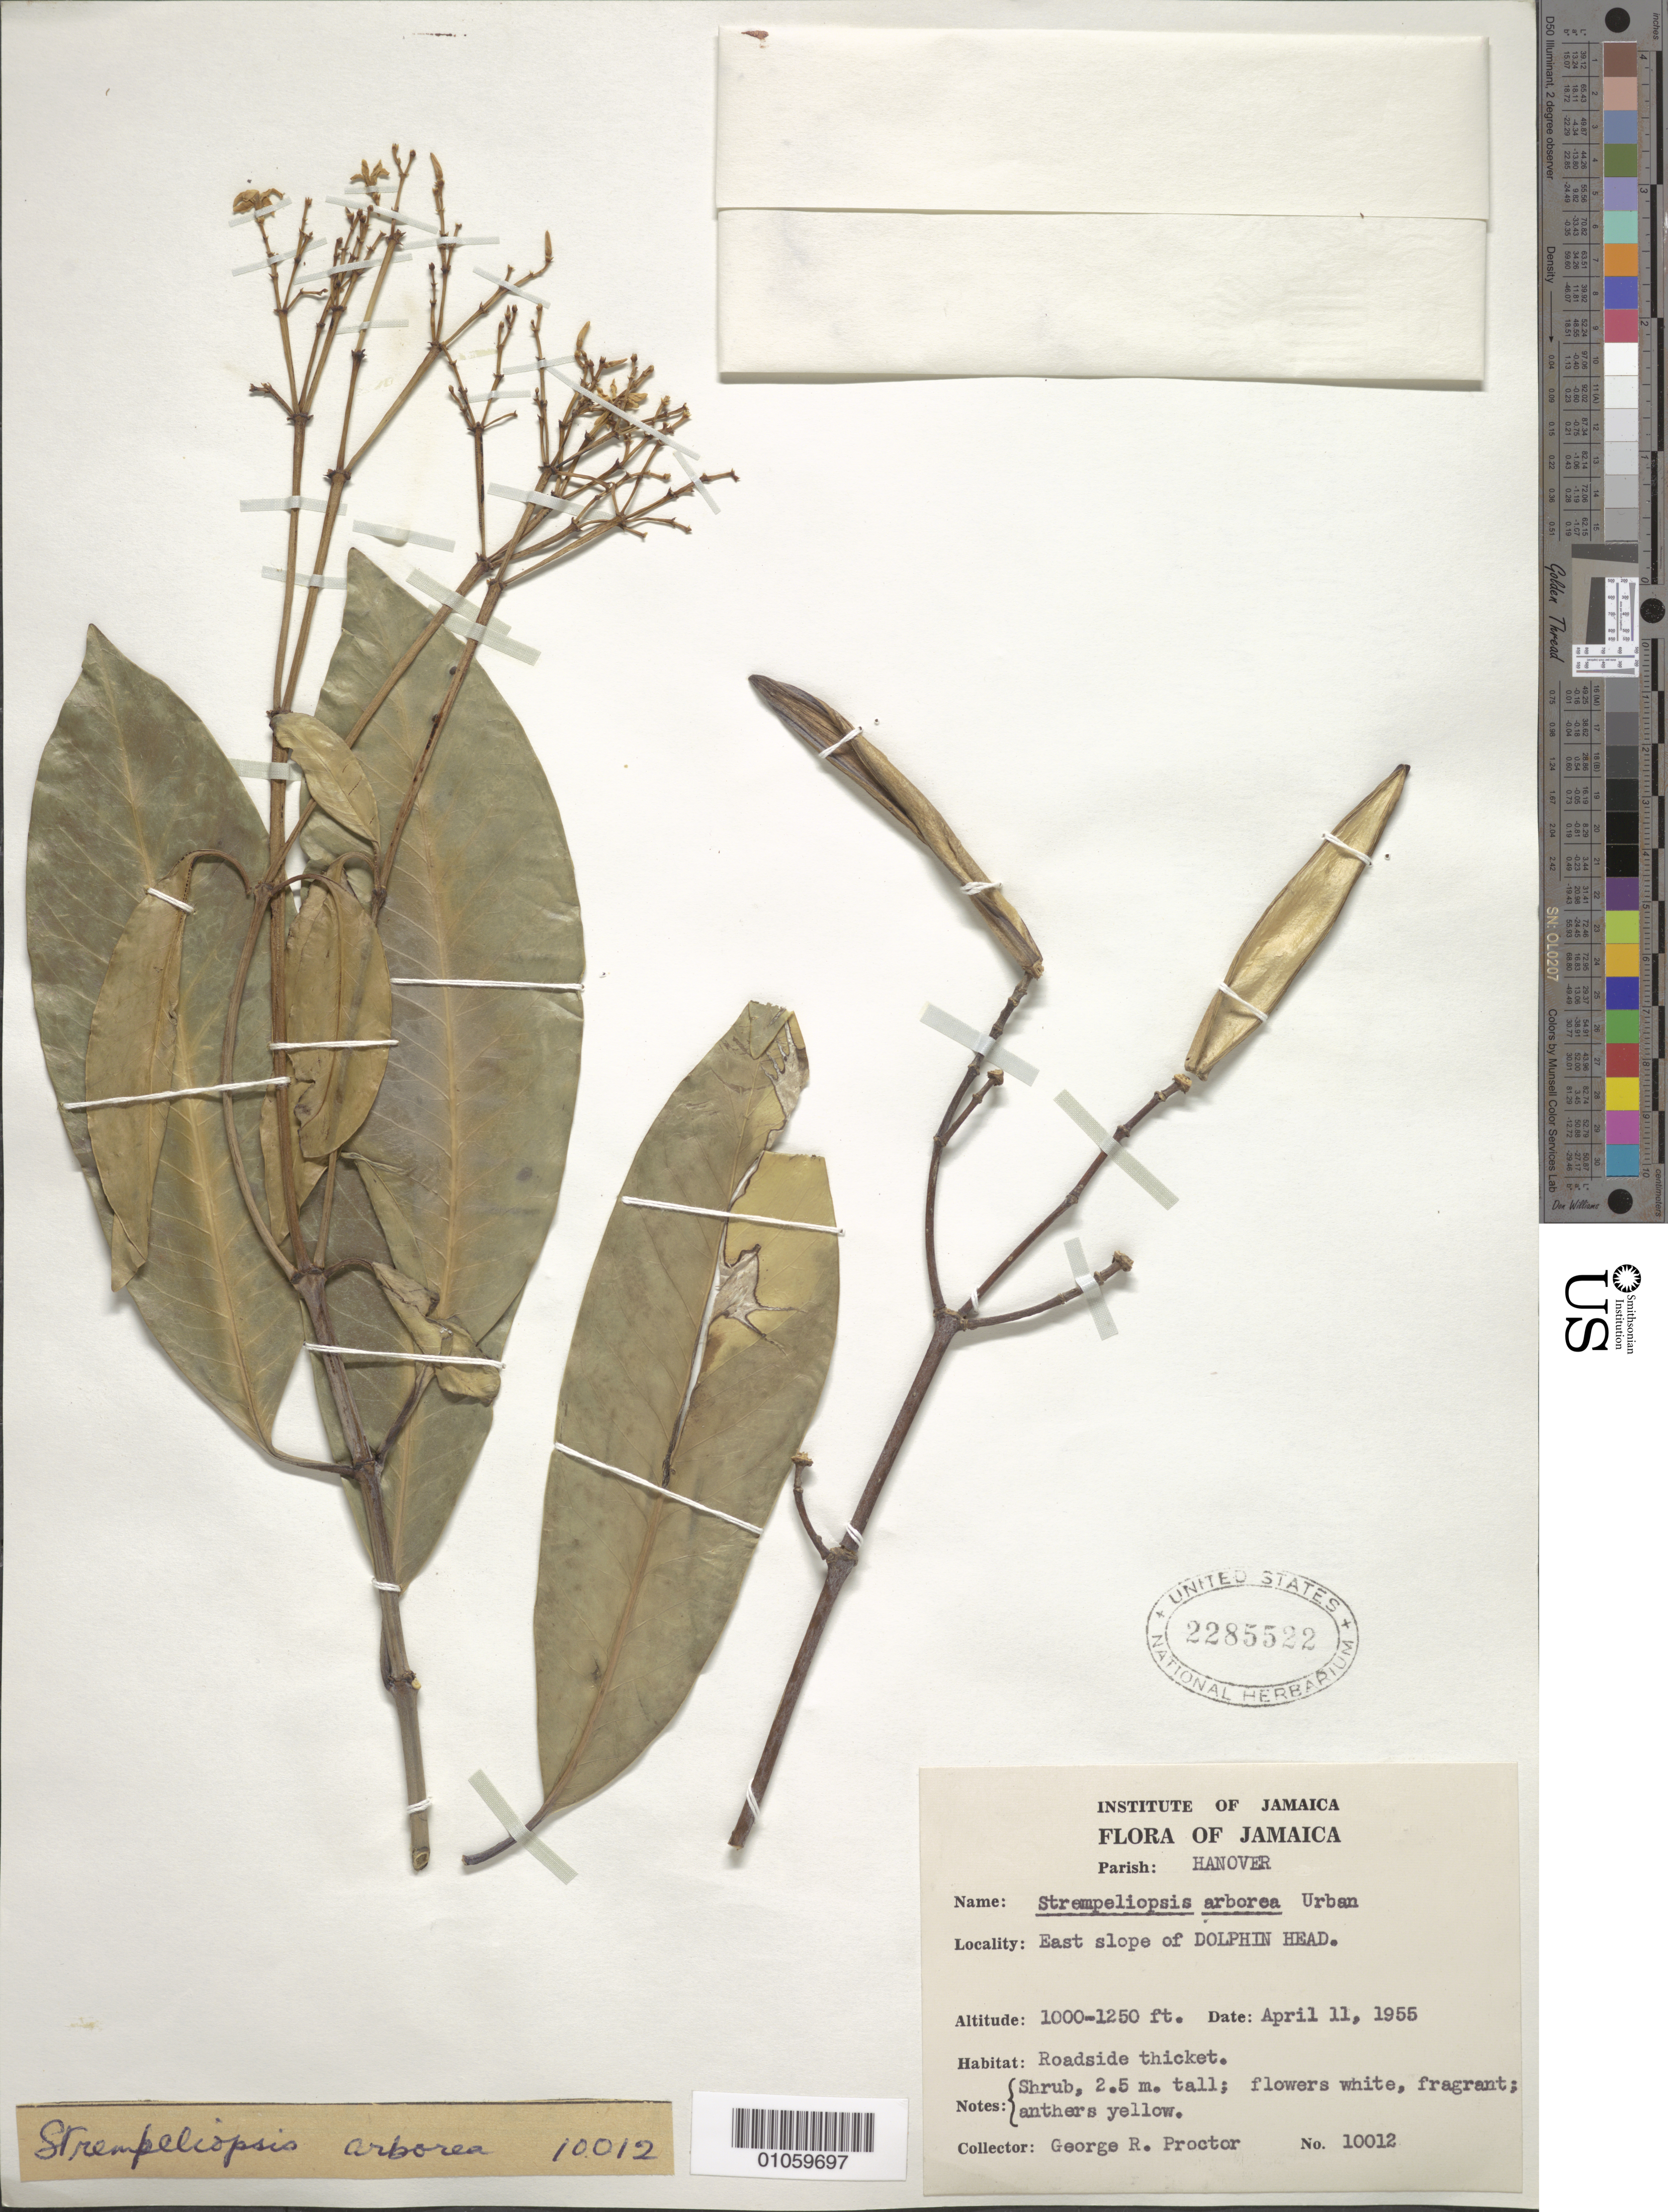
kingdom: Plantae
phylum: Tracheophyta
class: Magnoliopsida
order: Gentianales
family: Apocynaceae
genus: Strempeliopsis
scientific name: Strempeliopsis arborea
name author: Urb.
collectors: G. R. Proctor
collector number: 10012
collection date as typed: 11 Apr 1955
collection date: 1955-04-11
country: Jamaica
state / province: Hanover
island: Jamaica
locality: East slope of Dolphin Head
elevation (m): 305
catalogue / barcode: US 2285522